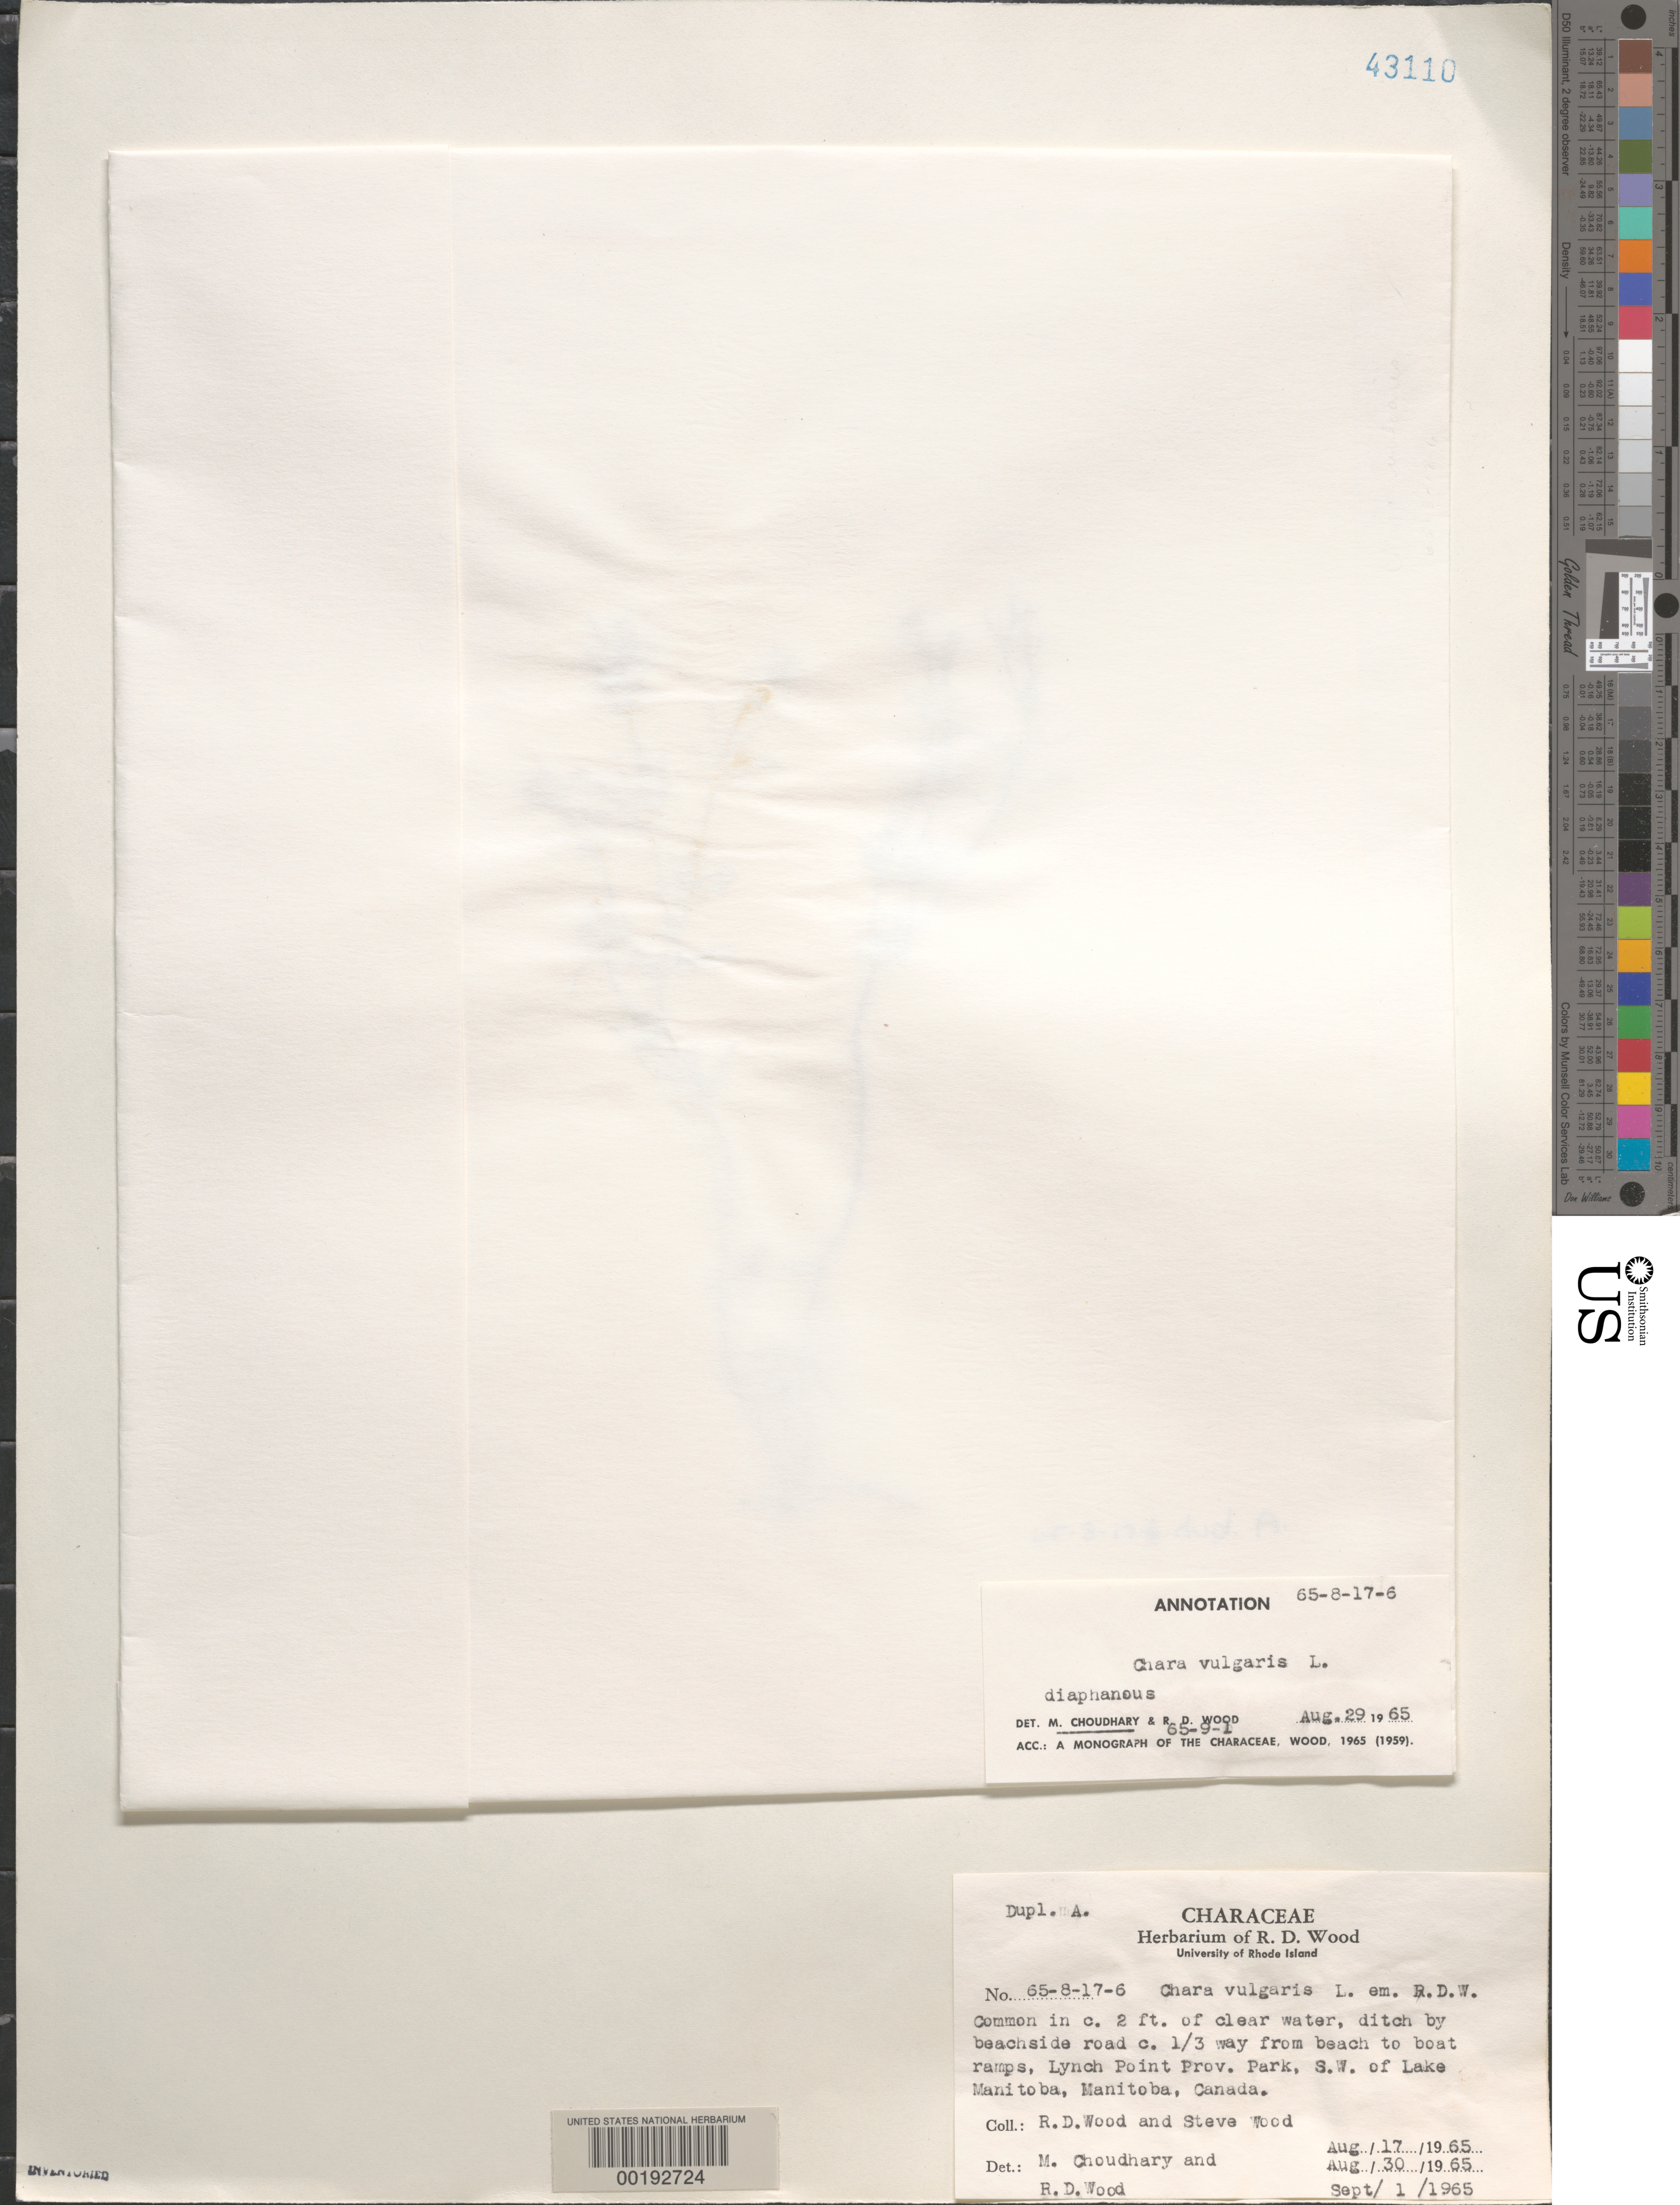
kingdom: Plantae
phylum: Charophyta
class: Charophyceae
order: Charales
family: Characeae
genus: Chara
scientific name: Chara vulgaris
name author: L.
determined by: Wood, R. D.; Choudhary, M. C.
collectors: R. Wood & S. Wood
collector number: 65-8-17-6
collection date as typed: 17 Aug 1965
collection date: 1965-08-17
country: Canada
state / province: Manitoba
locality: Lynch Point Provincial Park, southwest of Lake Manitoba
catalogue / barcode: US 43110